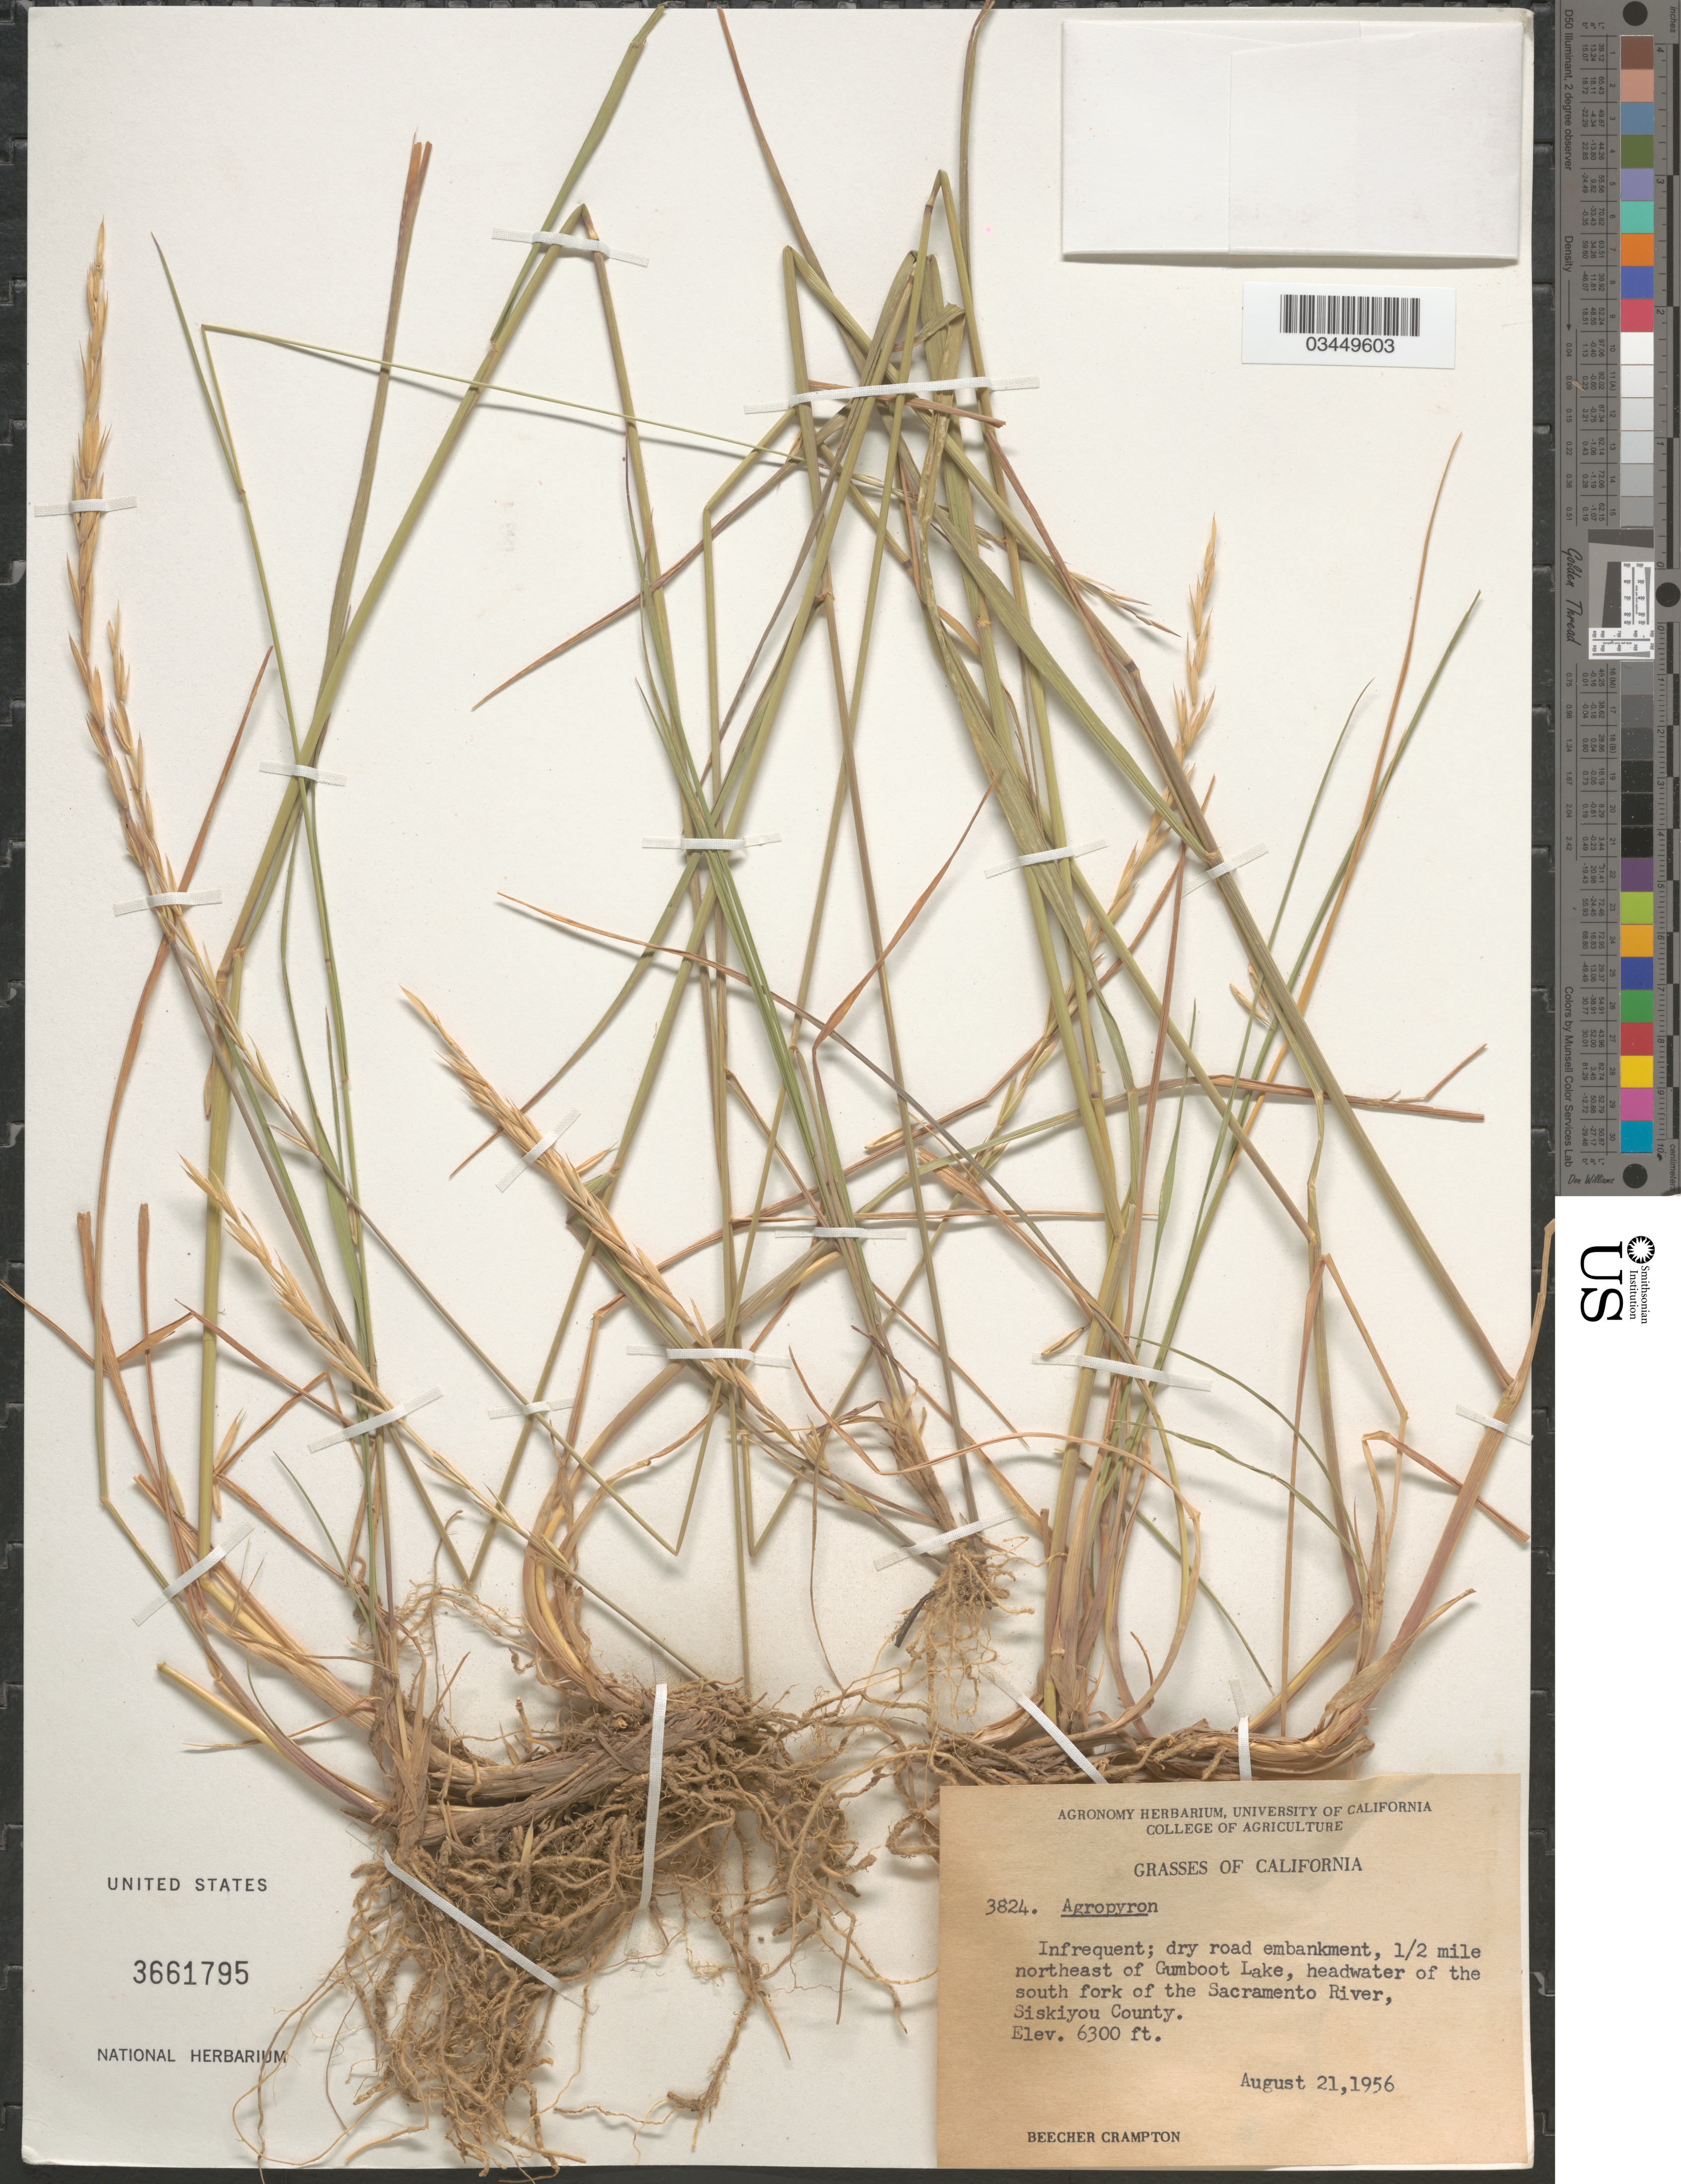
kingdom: Plantae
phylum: Tracheophyta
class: Liliopsida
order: Poales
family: Poaceae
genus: Elymus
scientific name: Elymus sp.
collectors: B. Crampton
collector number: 3824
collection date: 1956-08-21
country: United States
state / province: California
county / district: Siskiyou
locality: Dry road embankment, ½ mile northeast of Gumboot Lake, headwater of the south fork of the Sacramento River, Siskiyou County.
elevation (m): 1920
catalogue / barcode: US 3661795